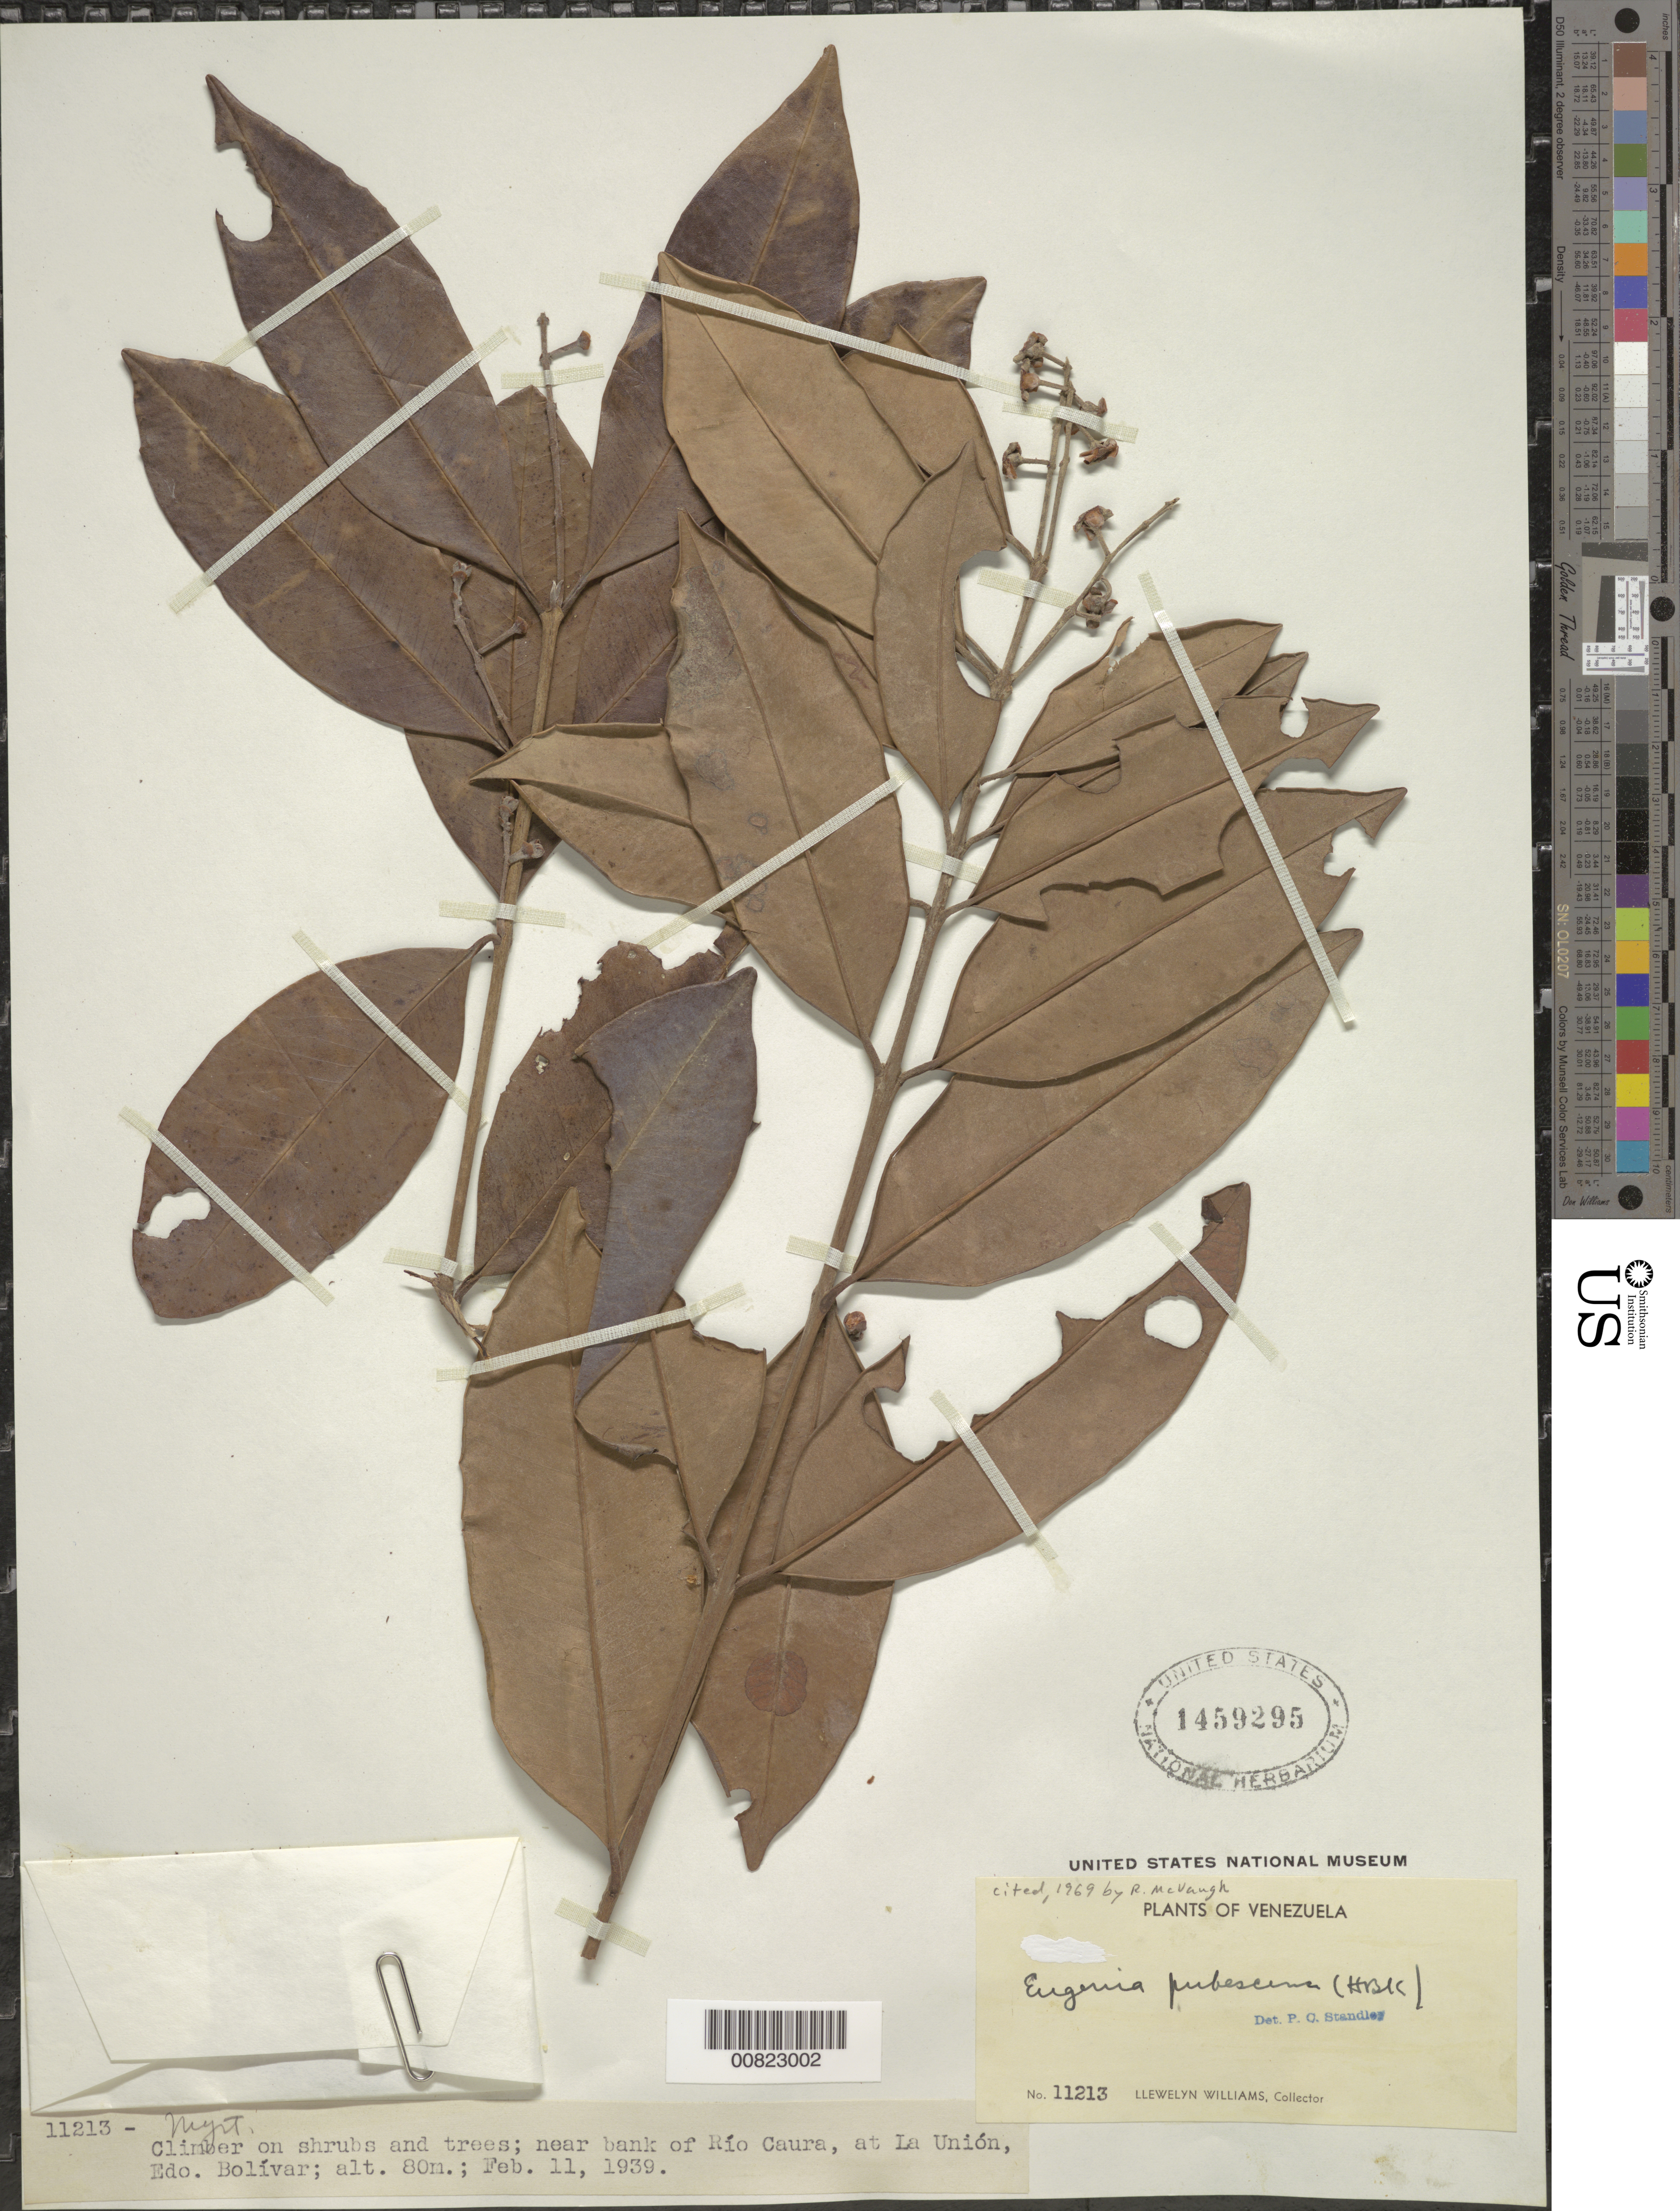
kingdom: Plantae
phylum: Tracheophyta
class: Magnoliopsida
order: Myrtales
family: Myrtaceae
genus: Eugenia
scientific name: Eugenia pubescens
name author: (Kunth) DC.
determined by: McVaugh, R.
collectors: Ll. Williams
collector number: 11213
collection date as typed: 11-Feb-39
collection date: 1939-02-11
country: Venezuela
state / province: Bolívar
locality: La Unión, Medio Caura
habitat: Riverbank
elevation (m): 80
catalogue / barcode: US 1459295